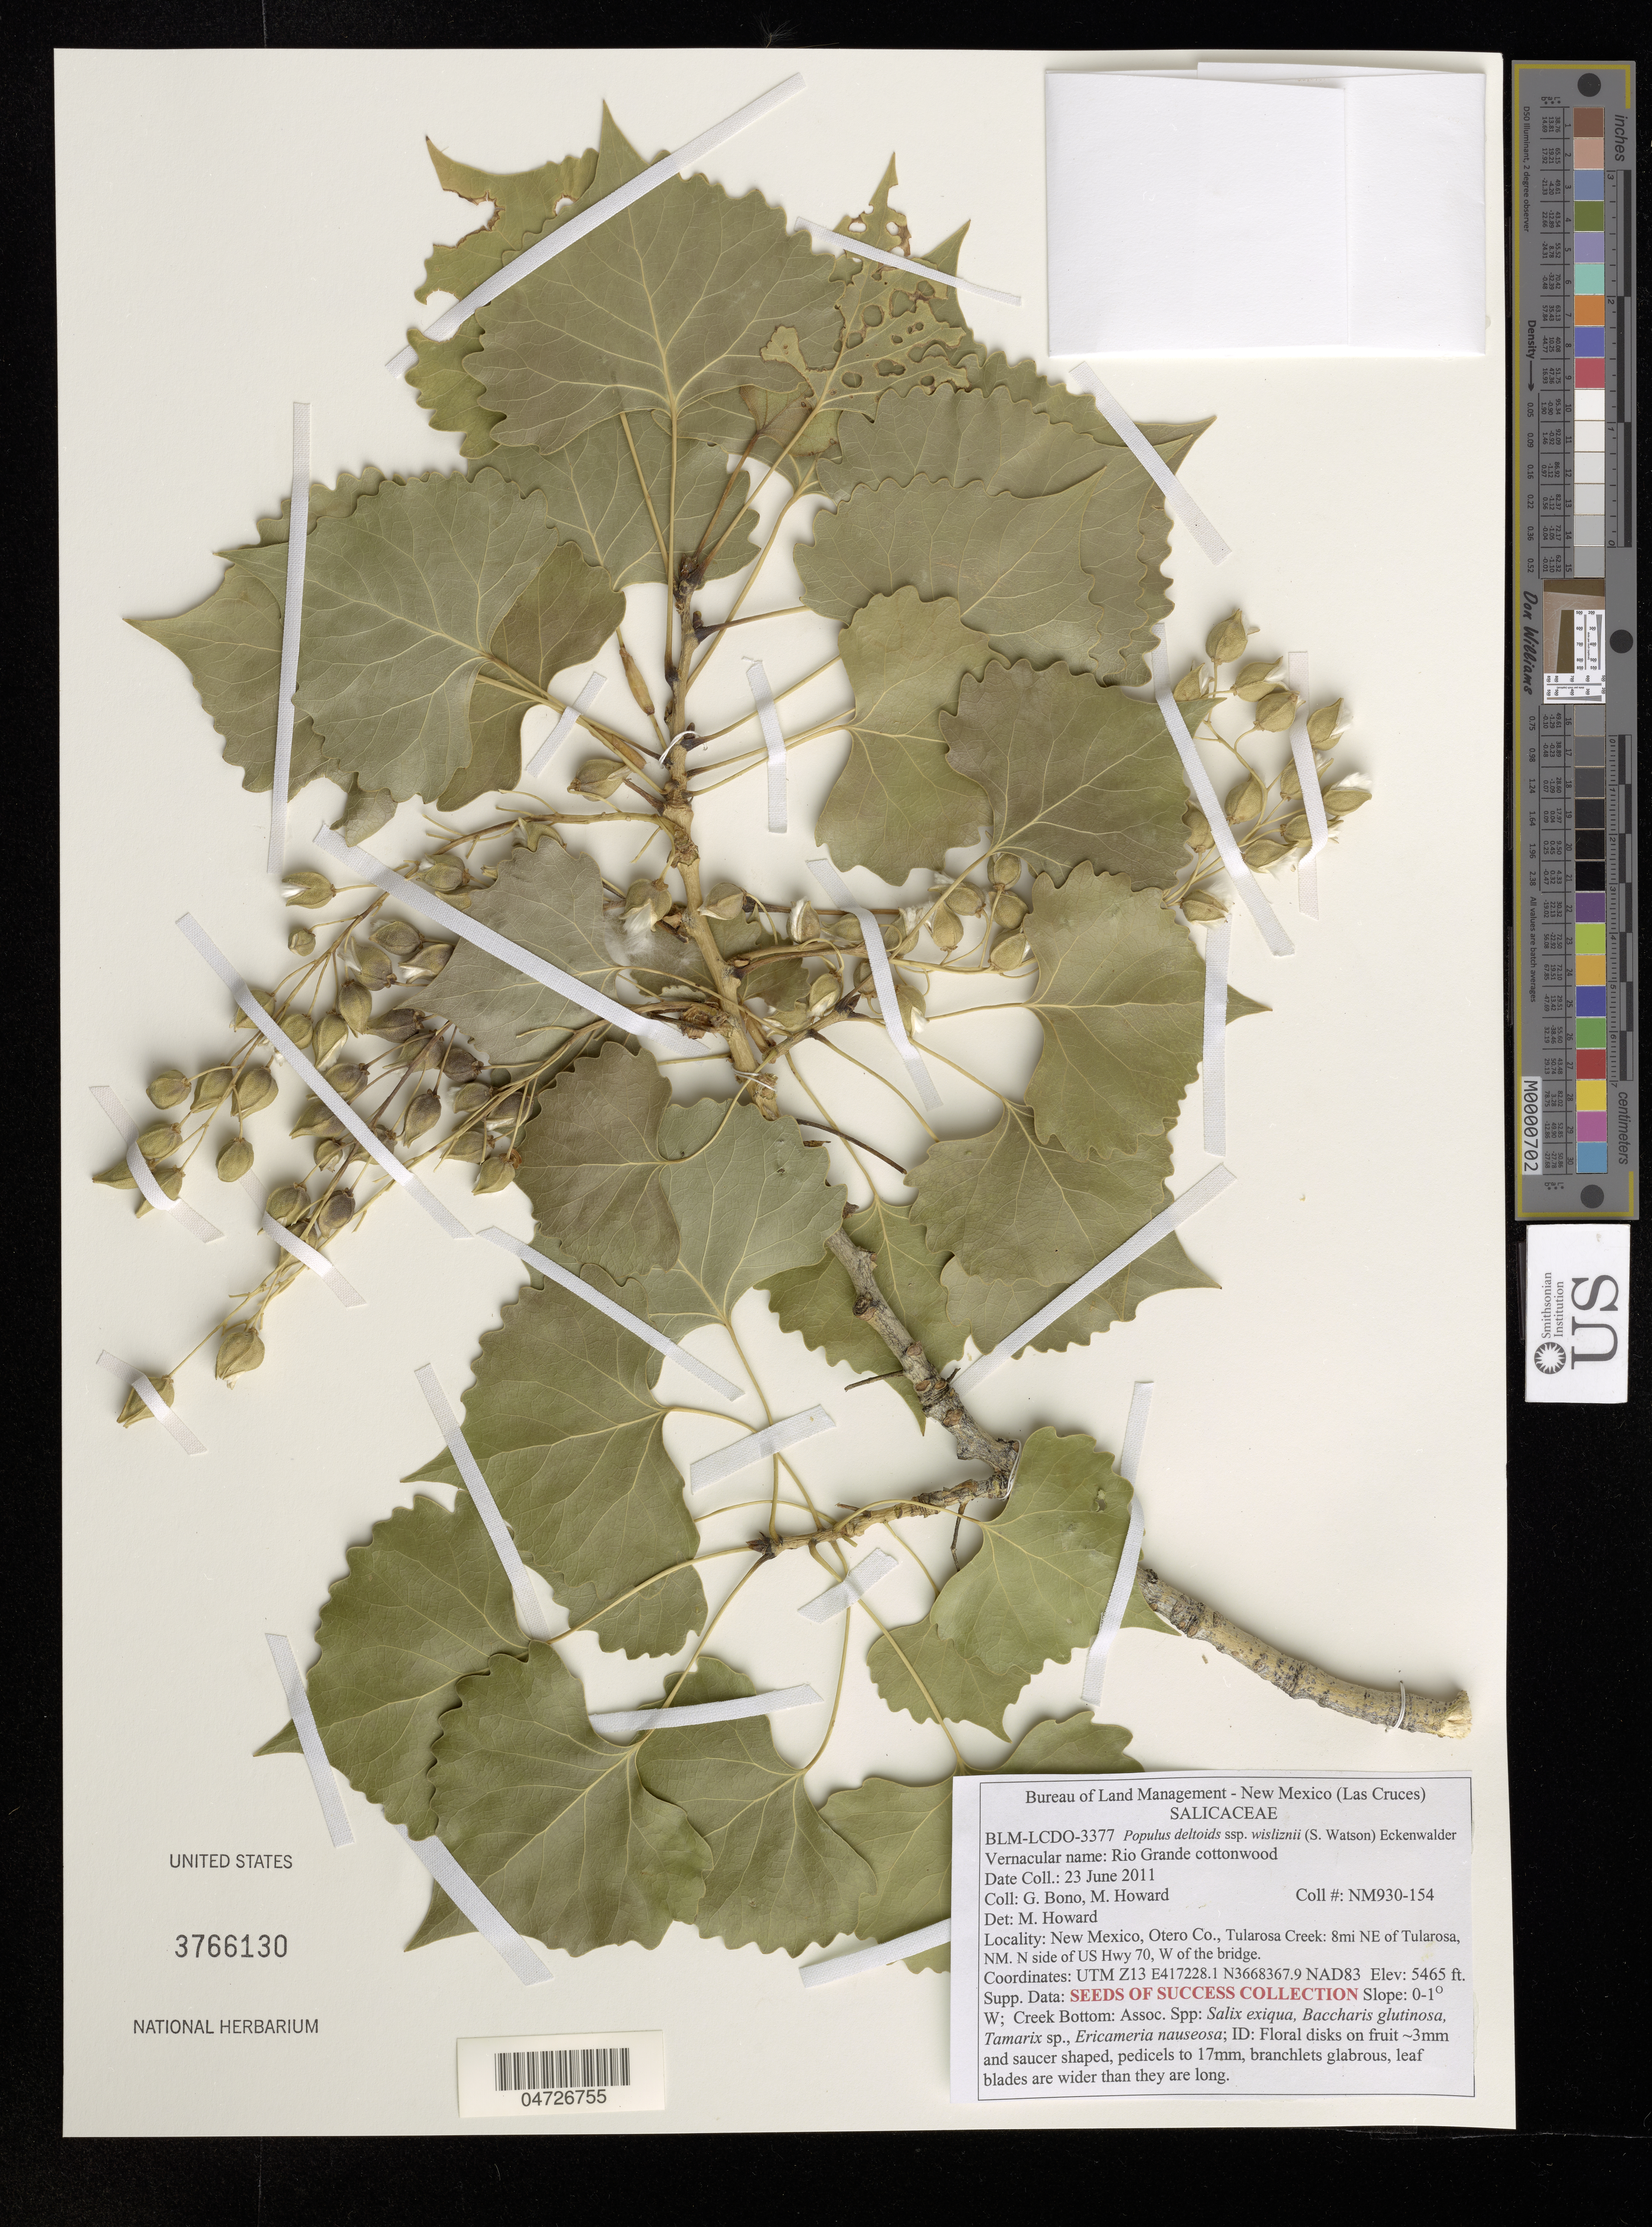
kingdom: Plantae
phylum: Tracheophyta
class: Magnoliopsida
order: Malpighiales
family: Salicaceae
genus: Populus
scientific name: Populus deltoides subsp. wislizeni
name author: (S. Watson) Eckenw.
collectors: G. Bono & M. Howard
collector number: NM930-154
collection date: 2011-06-23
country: United States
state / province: New Mexico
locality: (Las Cruces). Otero Co., Tularosa Creek: 8mi NE of Tularosa. N side of US Hwy 70, W of the bridge.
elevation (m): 1666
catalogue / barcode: US 3766130